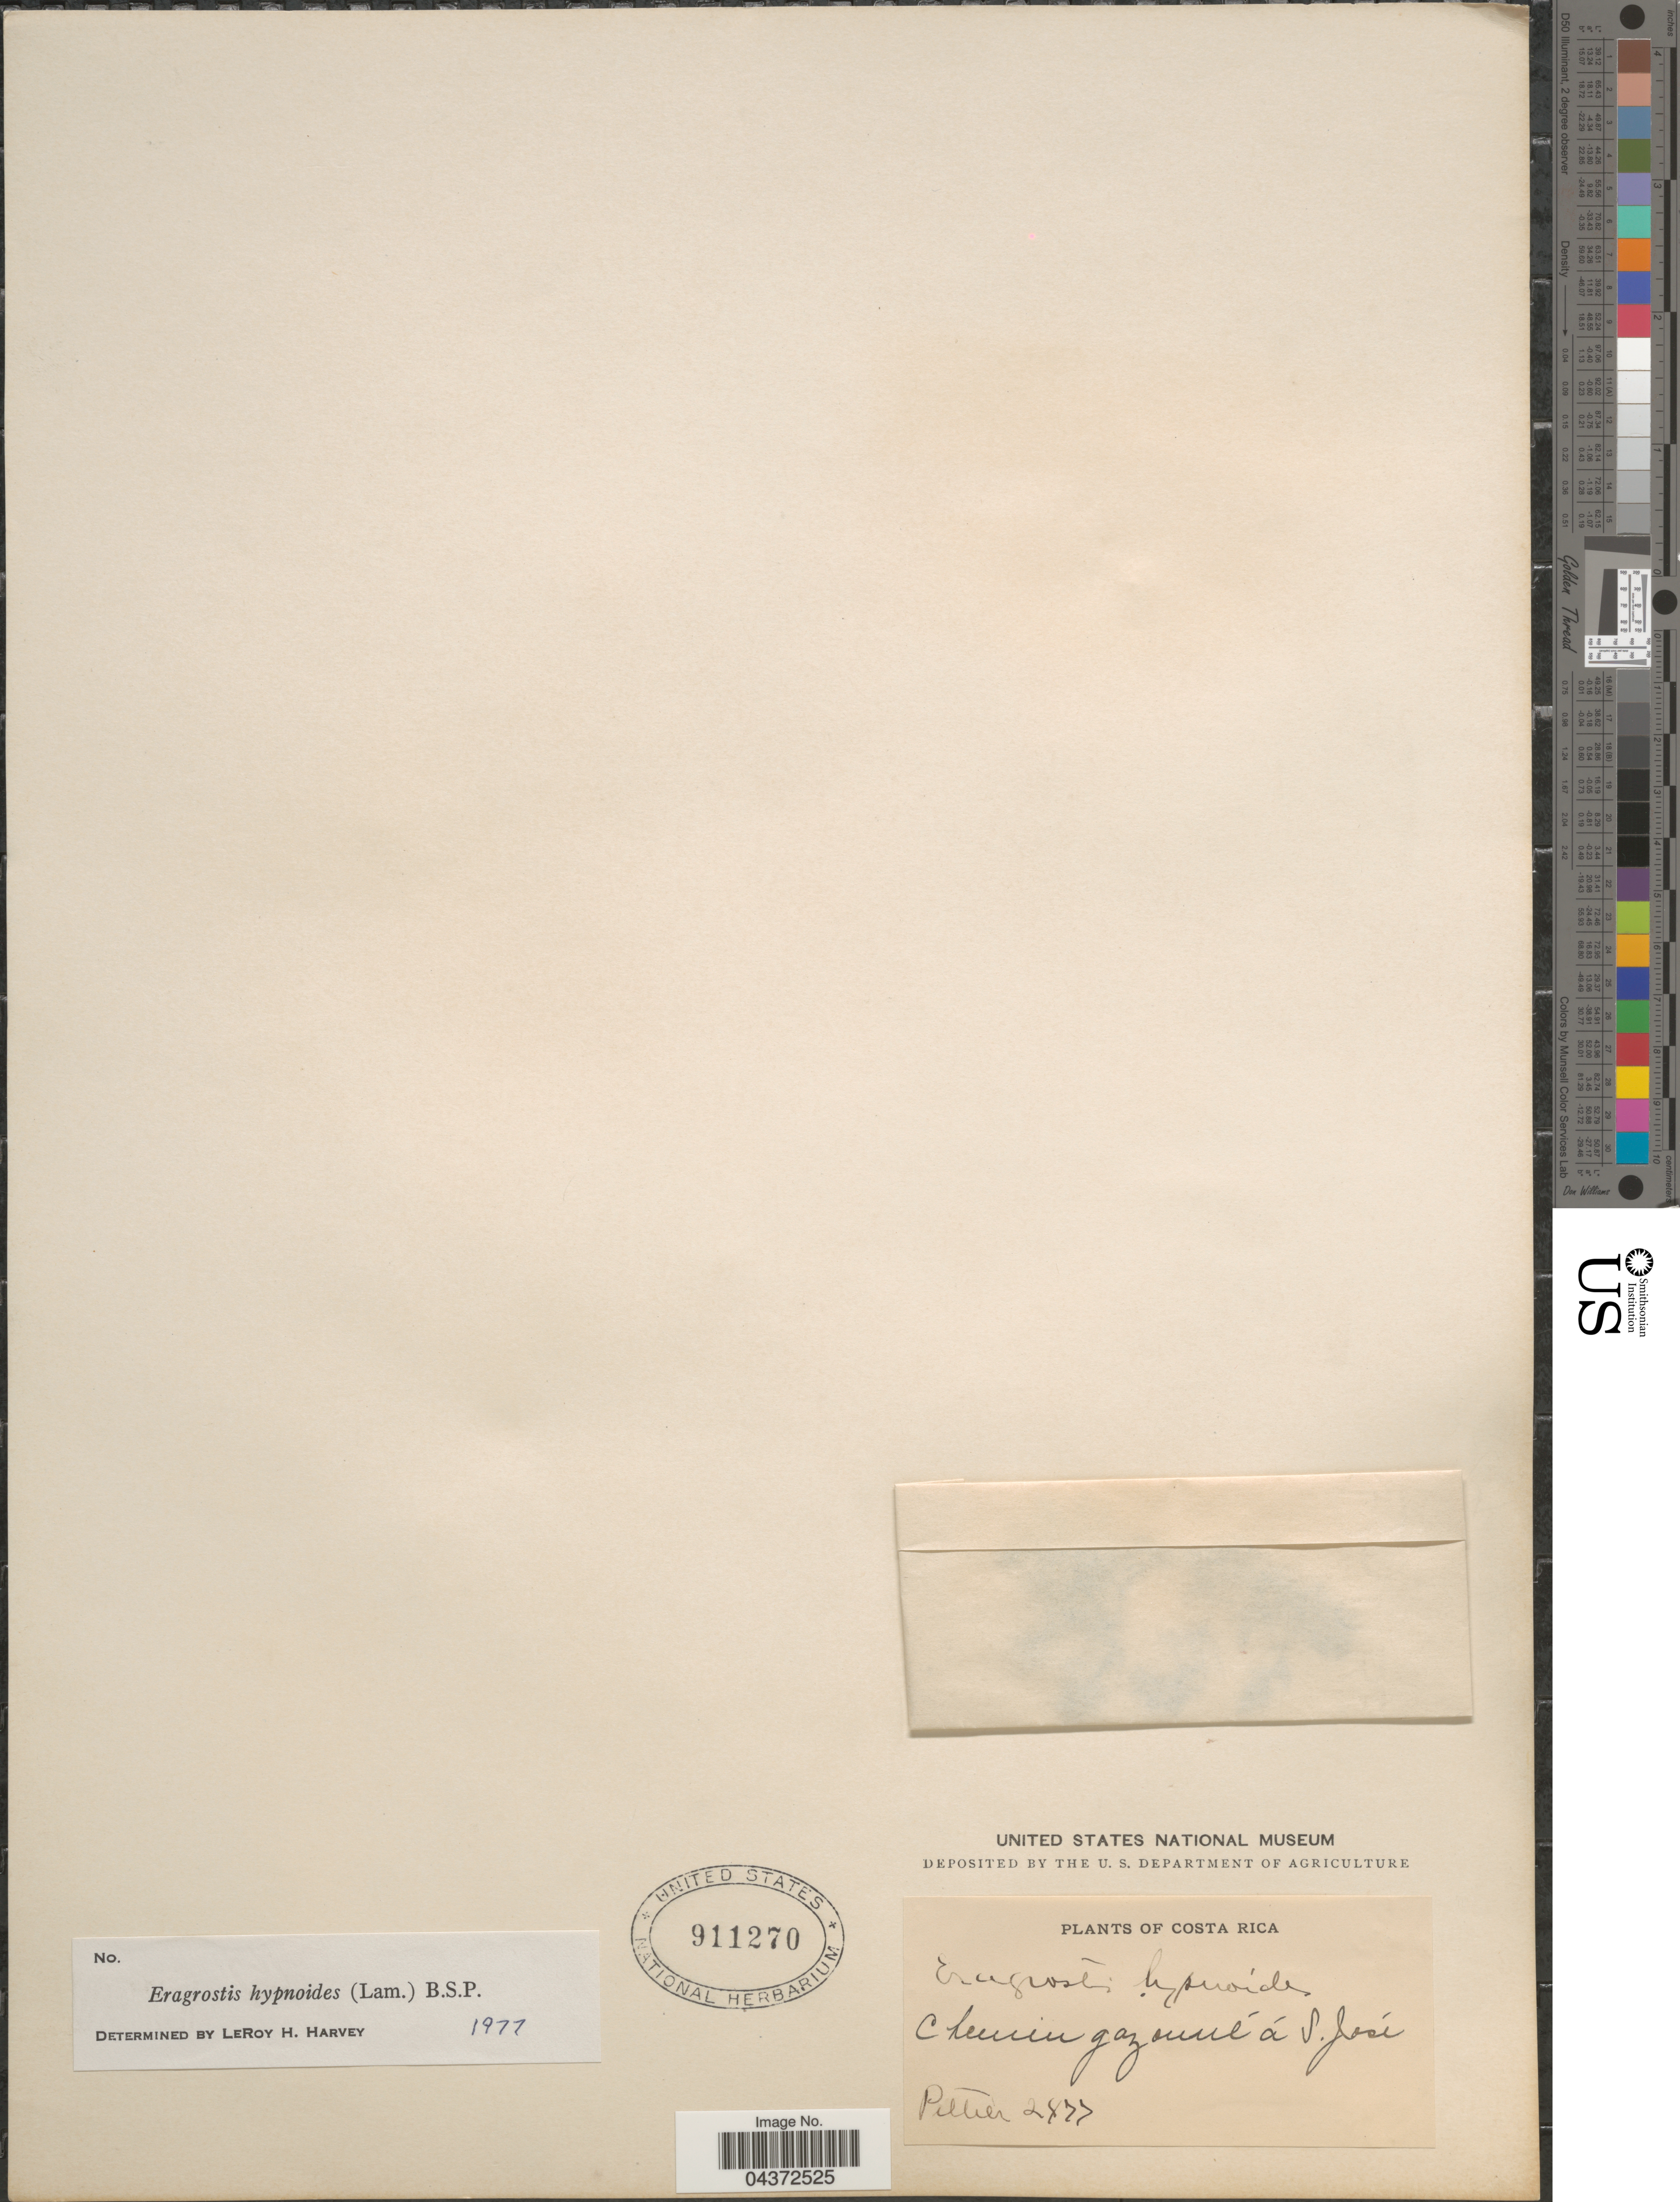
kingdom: Plantae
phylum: Tracheophyta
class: Liliopsida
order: Poales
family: Poaceae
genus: Eragrostis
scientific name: Eragrostis hypnoides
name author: (Lam.) Britton, Stearns & Poggenb.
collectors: Pittier, --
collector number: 2477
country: Costa Rica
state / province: San José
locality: Chemin gazonné à S. José.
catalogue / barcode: US 911270